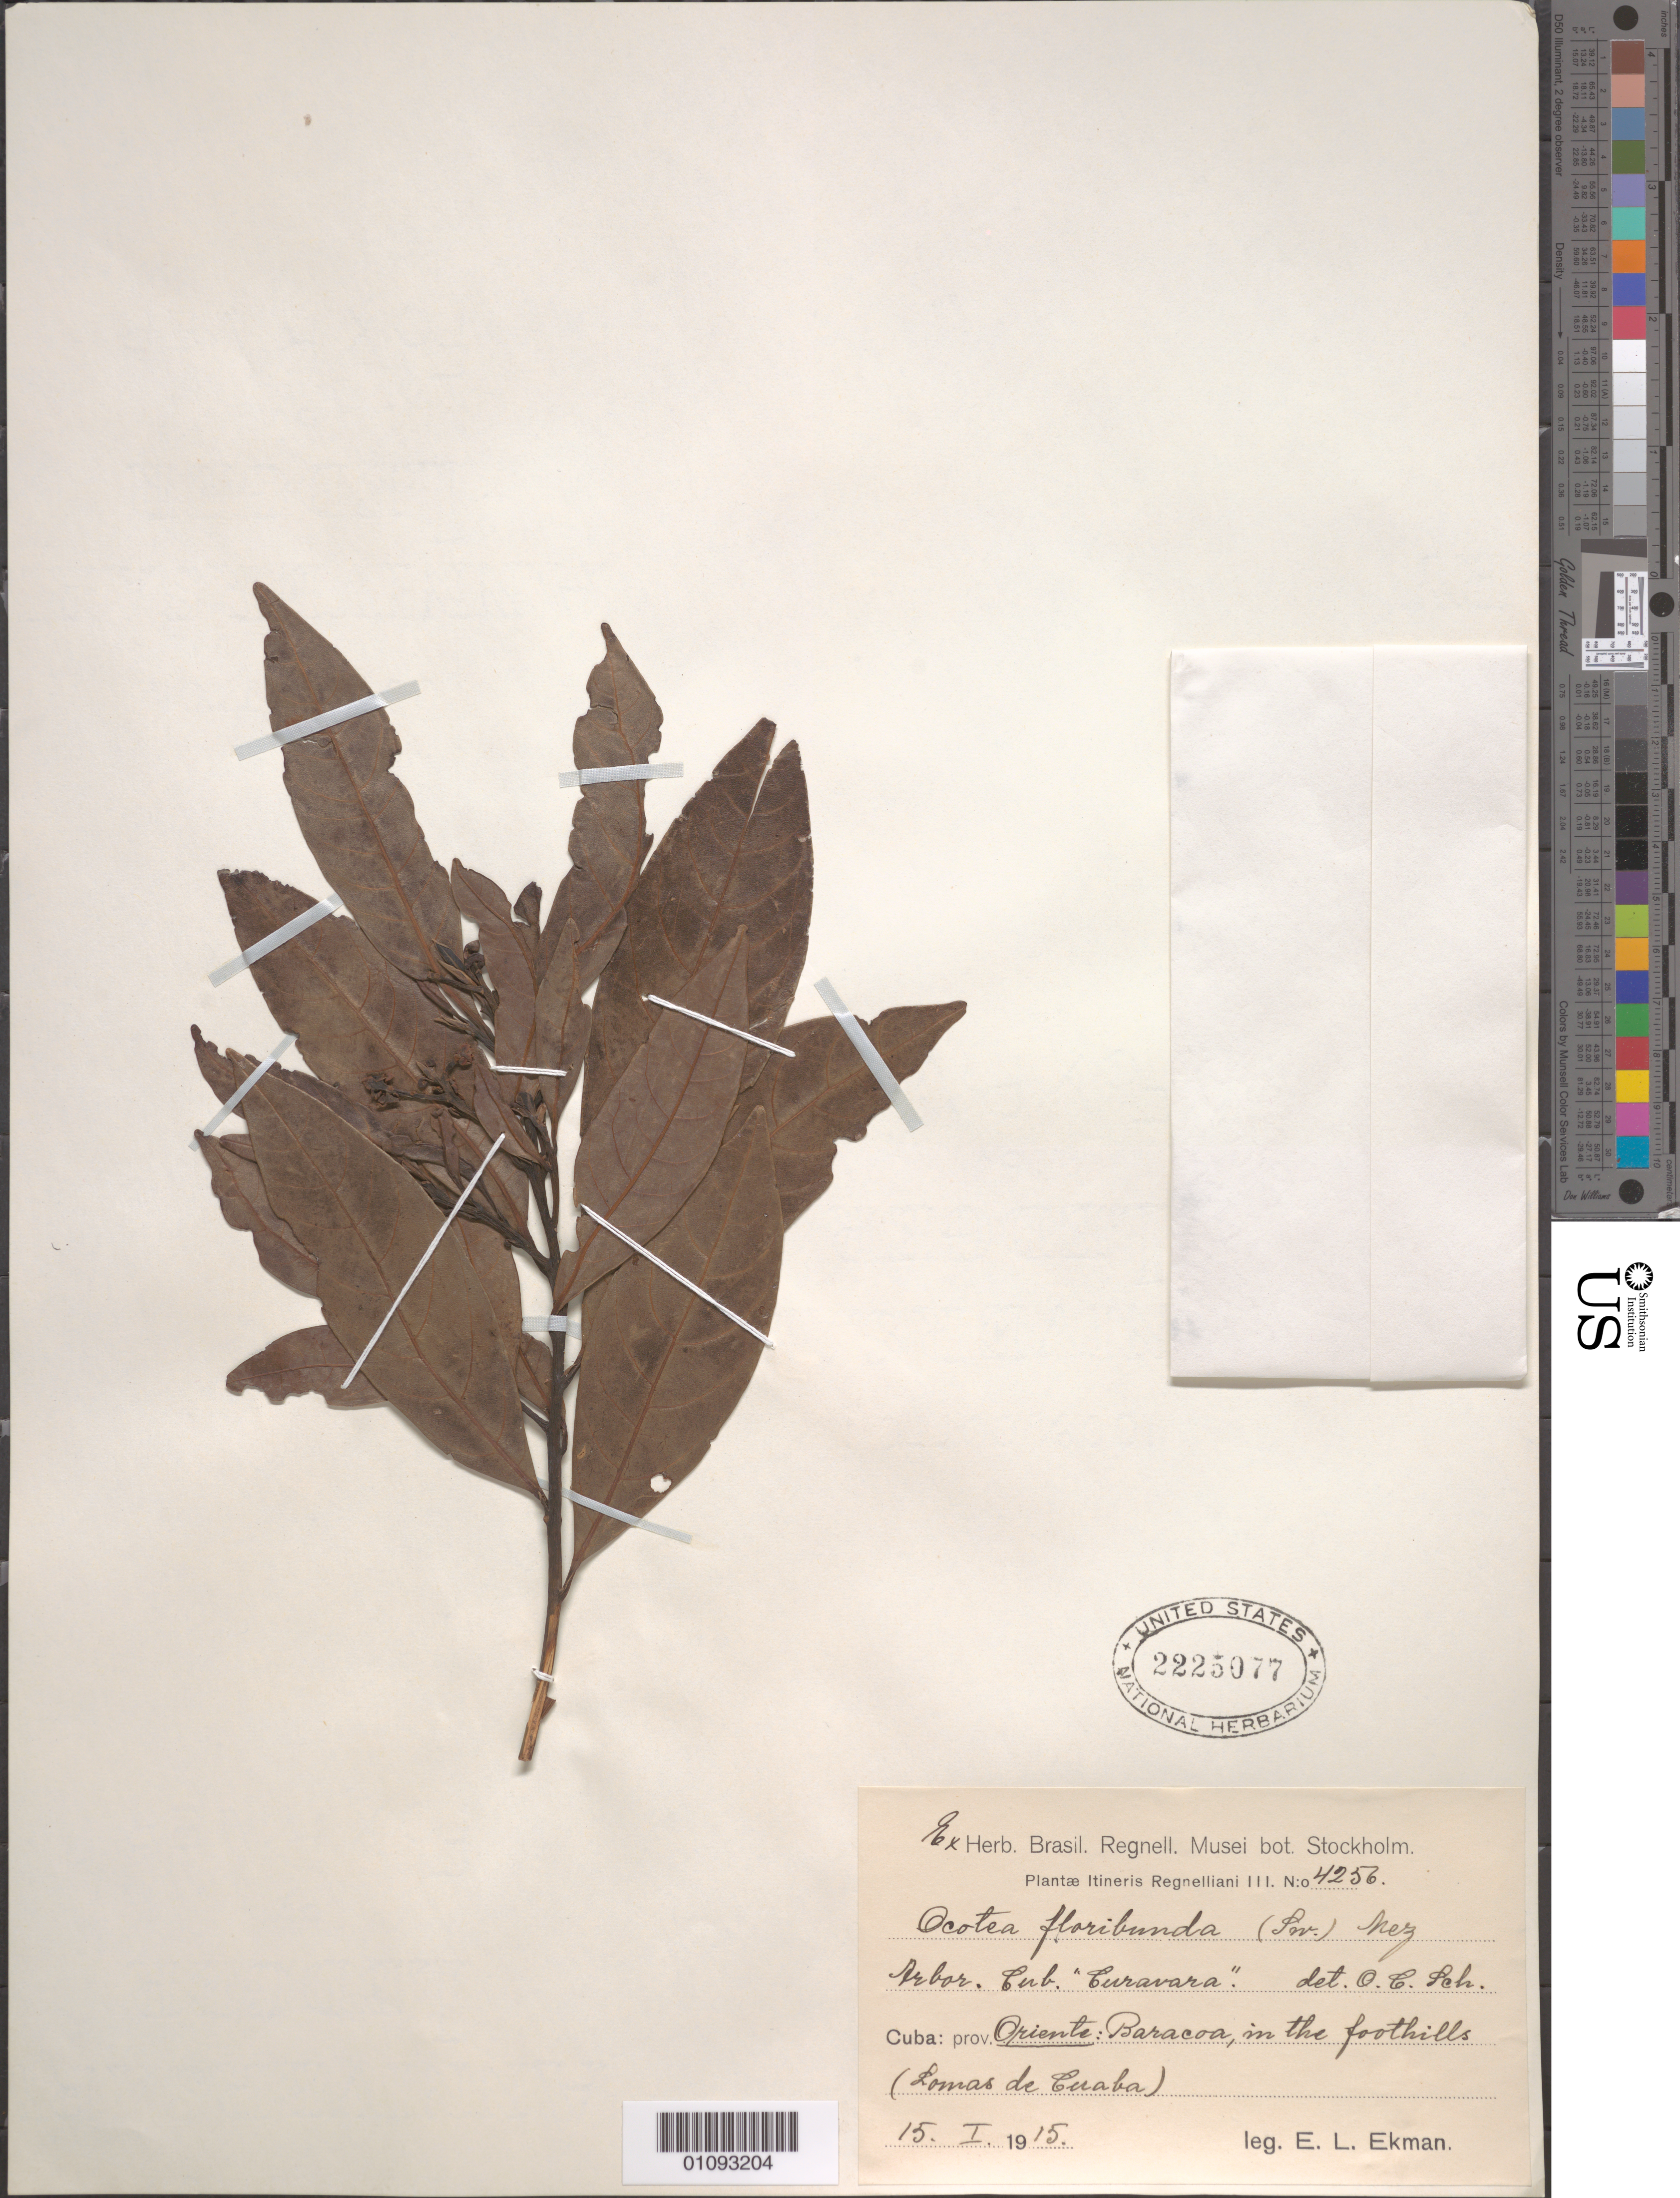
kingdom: Plantae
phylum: Tracheophyta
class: Magnoliopsida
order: Laurales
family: Lauraceae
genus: Ocotea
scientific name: Ocotea floribunda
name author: (Sw.) Mez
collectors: E. L. Ekman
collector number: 4256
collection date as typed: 15 Jan 1915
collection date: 1915-01-15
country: Cuba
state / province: Guantanamo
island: Cuba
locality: Baracoa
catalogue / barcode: US 2225077